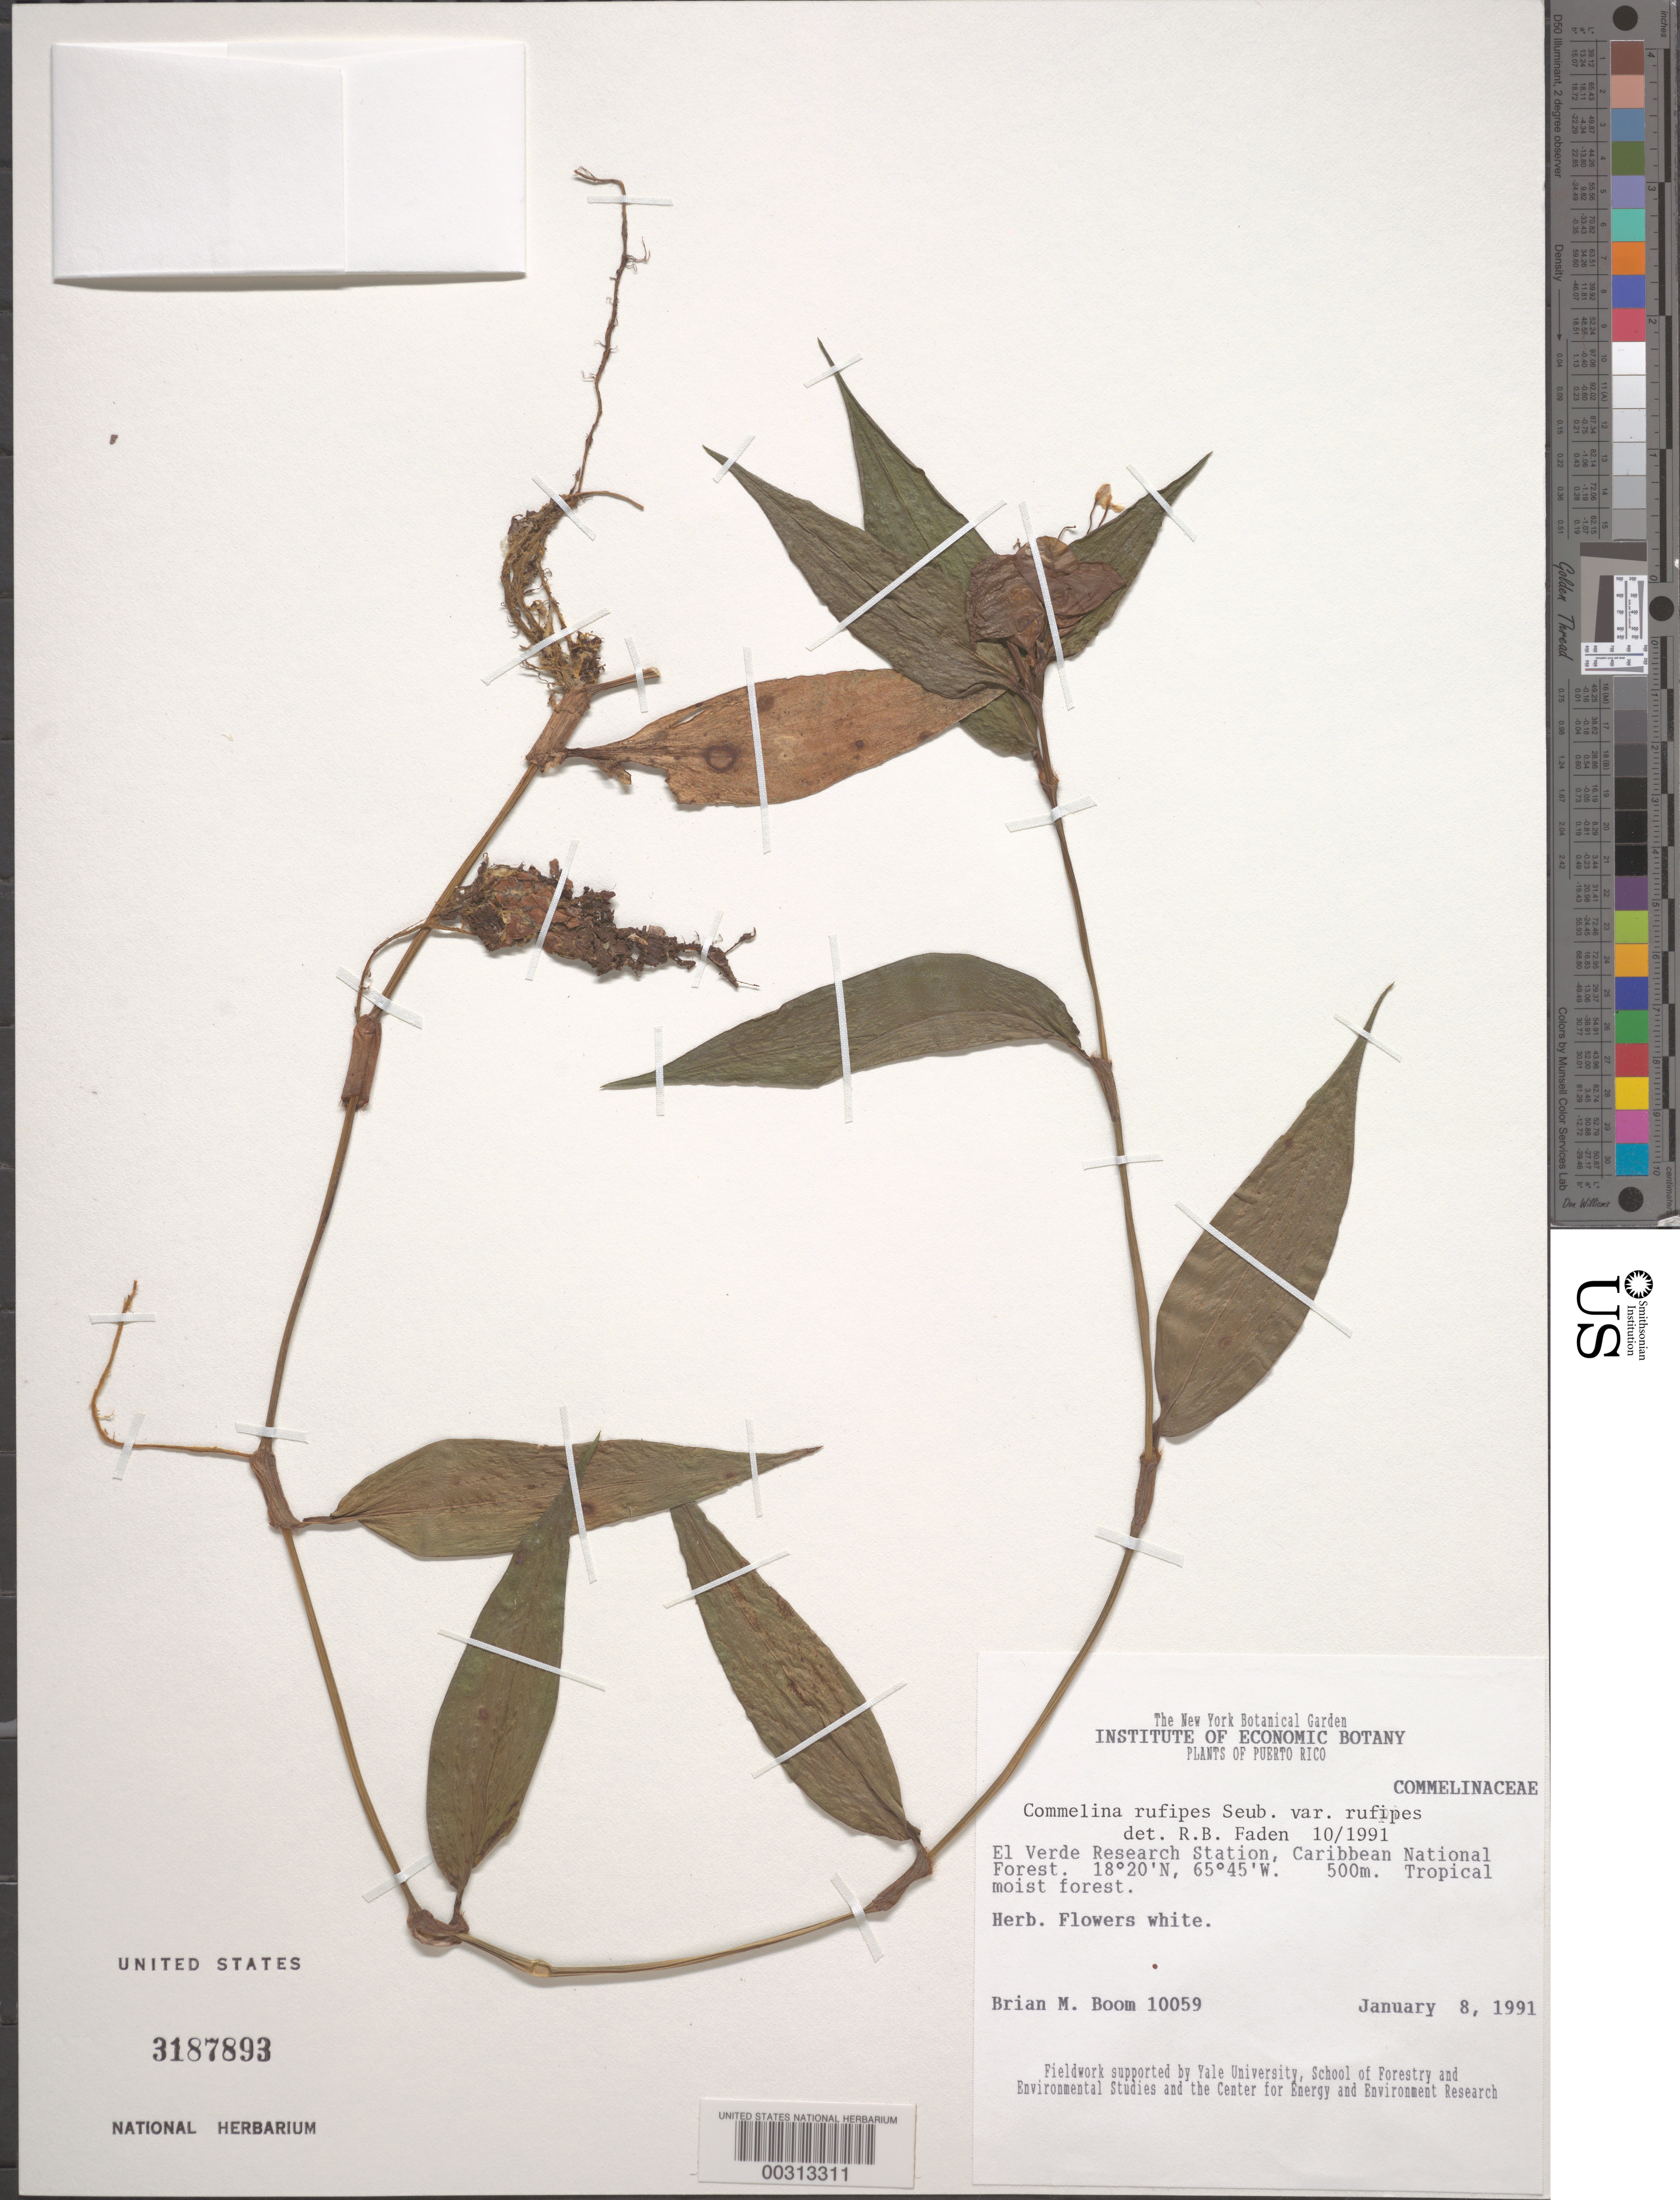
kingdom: Plantae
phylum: Tracheophyta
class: Liliopsida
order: Commelinales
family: Commelinaceae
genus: Commelina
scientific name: Commelina rufipes var. rufipes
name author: Seub.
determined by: Faden, Robert B., (US), Smithsonian Institution - National Museum of Natural History (UNITED STATES)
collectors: B. M. Boom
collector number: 10059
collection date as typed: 08 Jan 1991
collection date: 1991-01-08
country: Puerto Rico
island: Greater Antilles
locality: El verde research station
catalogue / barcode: US 3187893